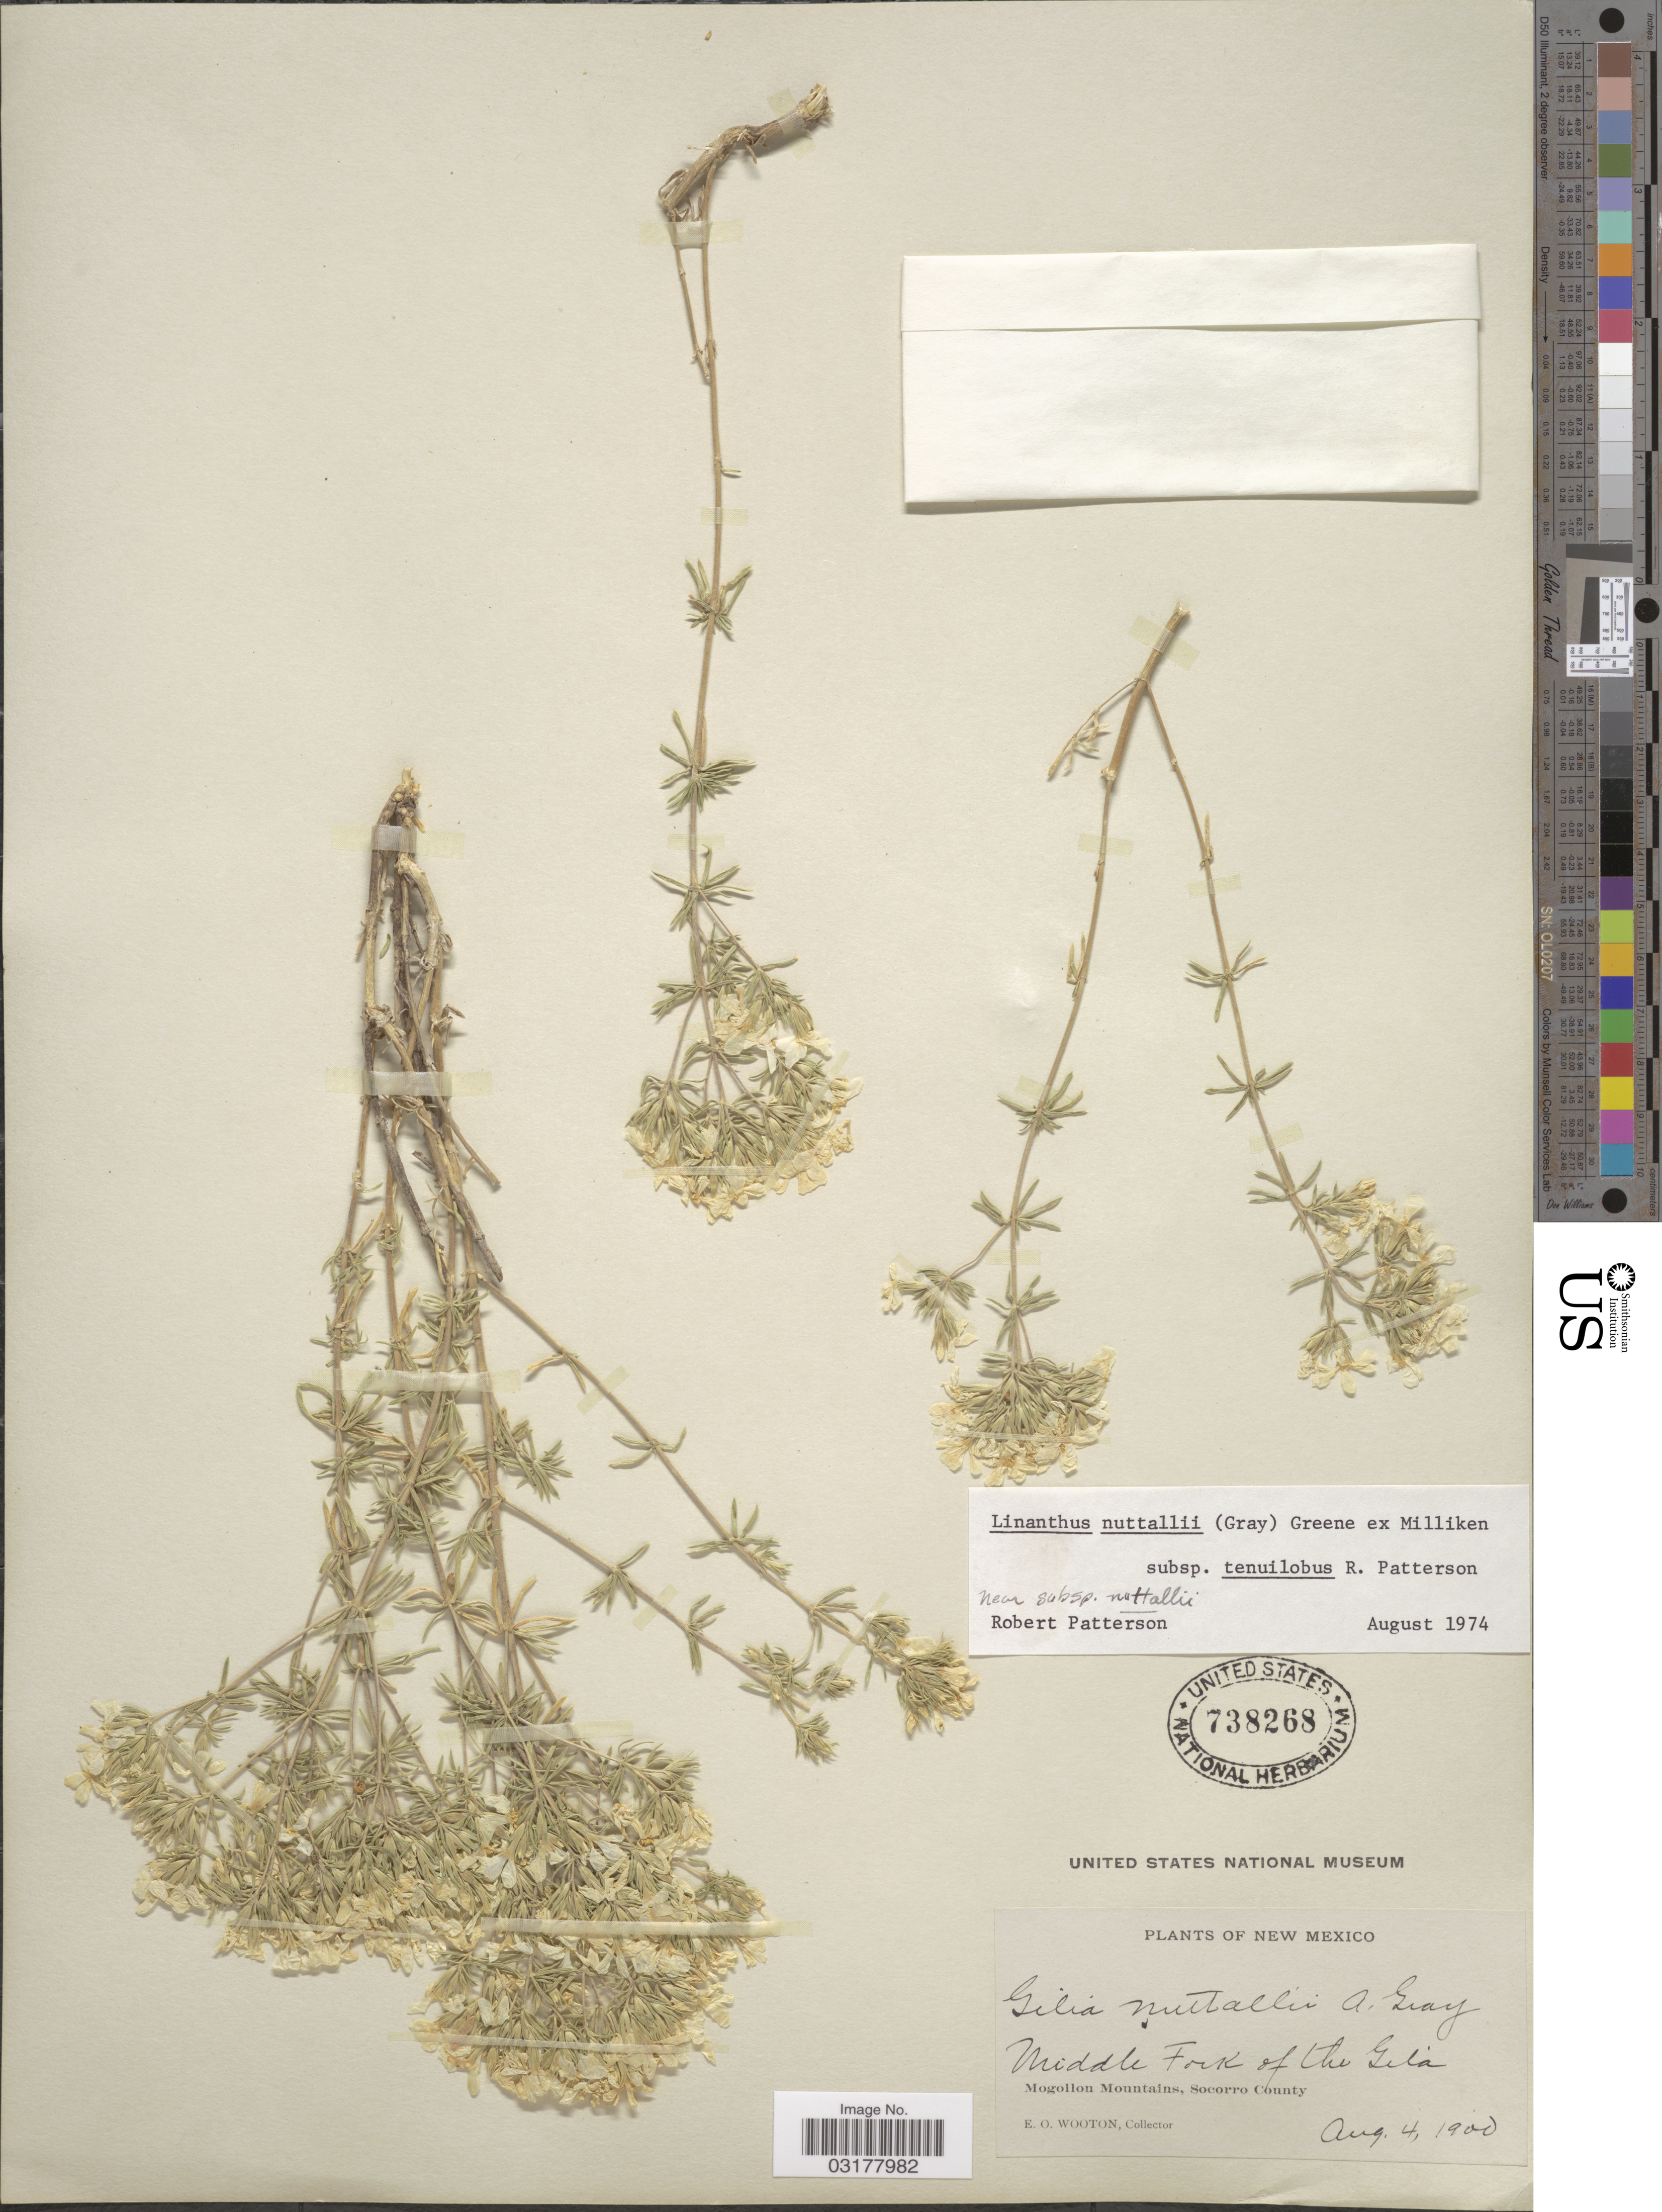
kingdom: Plantae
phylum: Tracheophyta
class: Magnoliopsida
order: Ericales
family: Polemoniaceae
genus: Leptosiphon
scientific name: Leptosiphon nuttallii subsp. nuttallii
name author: (A. Gray) J.M. Porter & L.A. Johnson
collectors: E. O. Wooton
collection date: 1900-08-04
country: United States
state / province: New Mexico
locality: Middle Fork of the Gila, Mogollon Mountains, Socorro County.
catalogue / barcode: US 738268